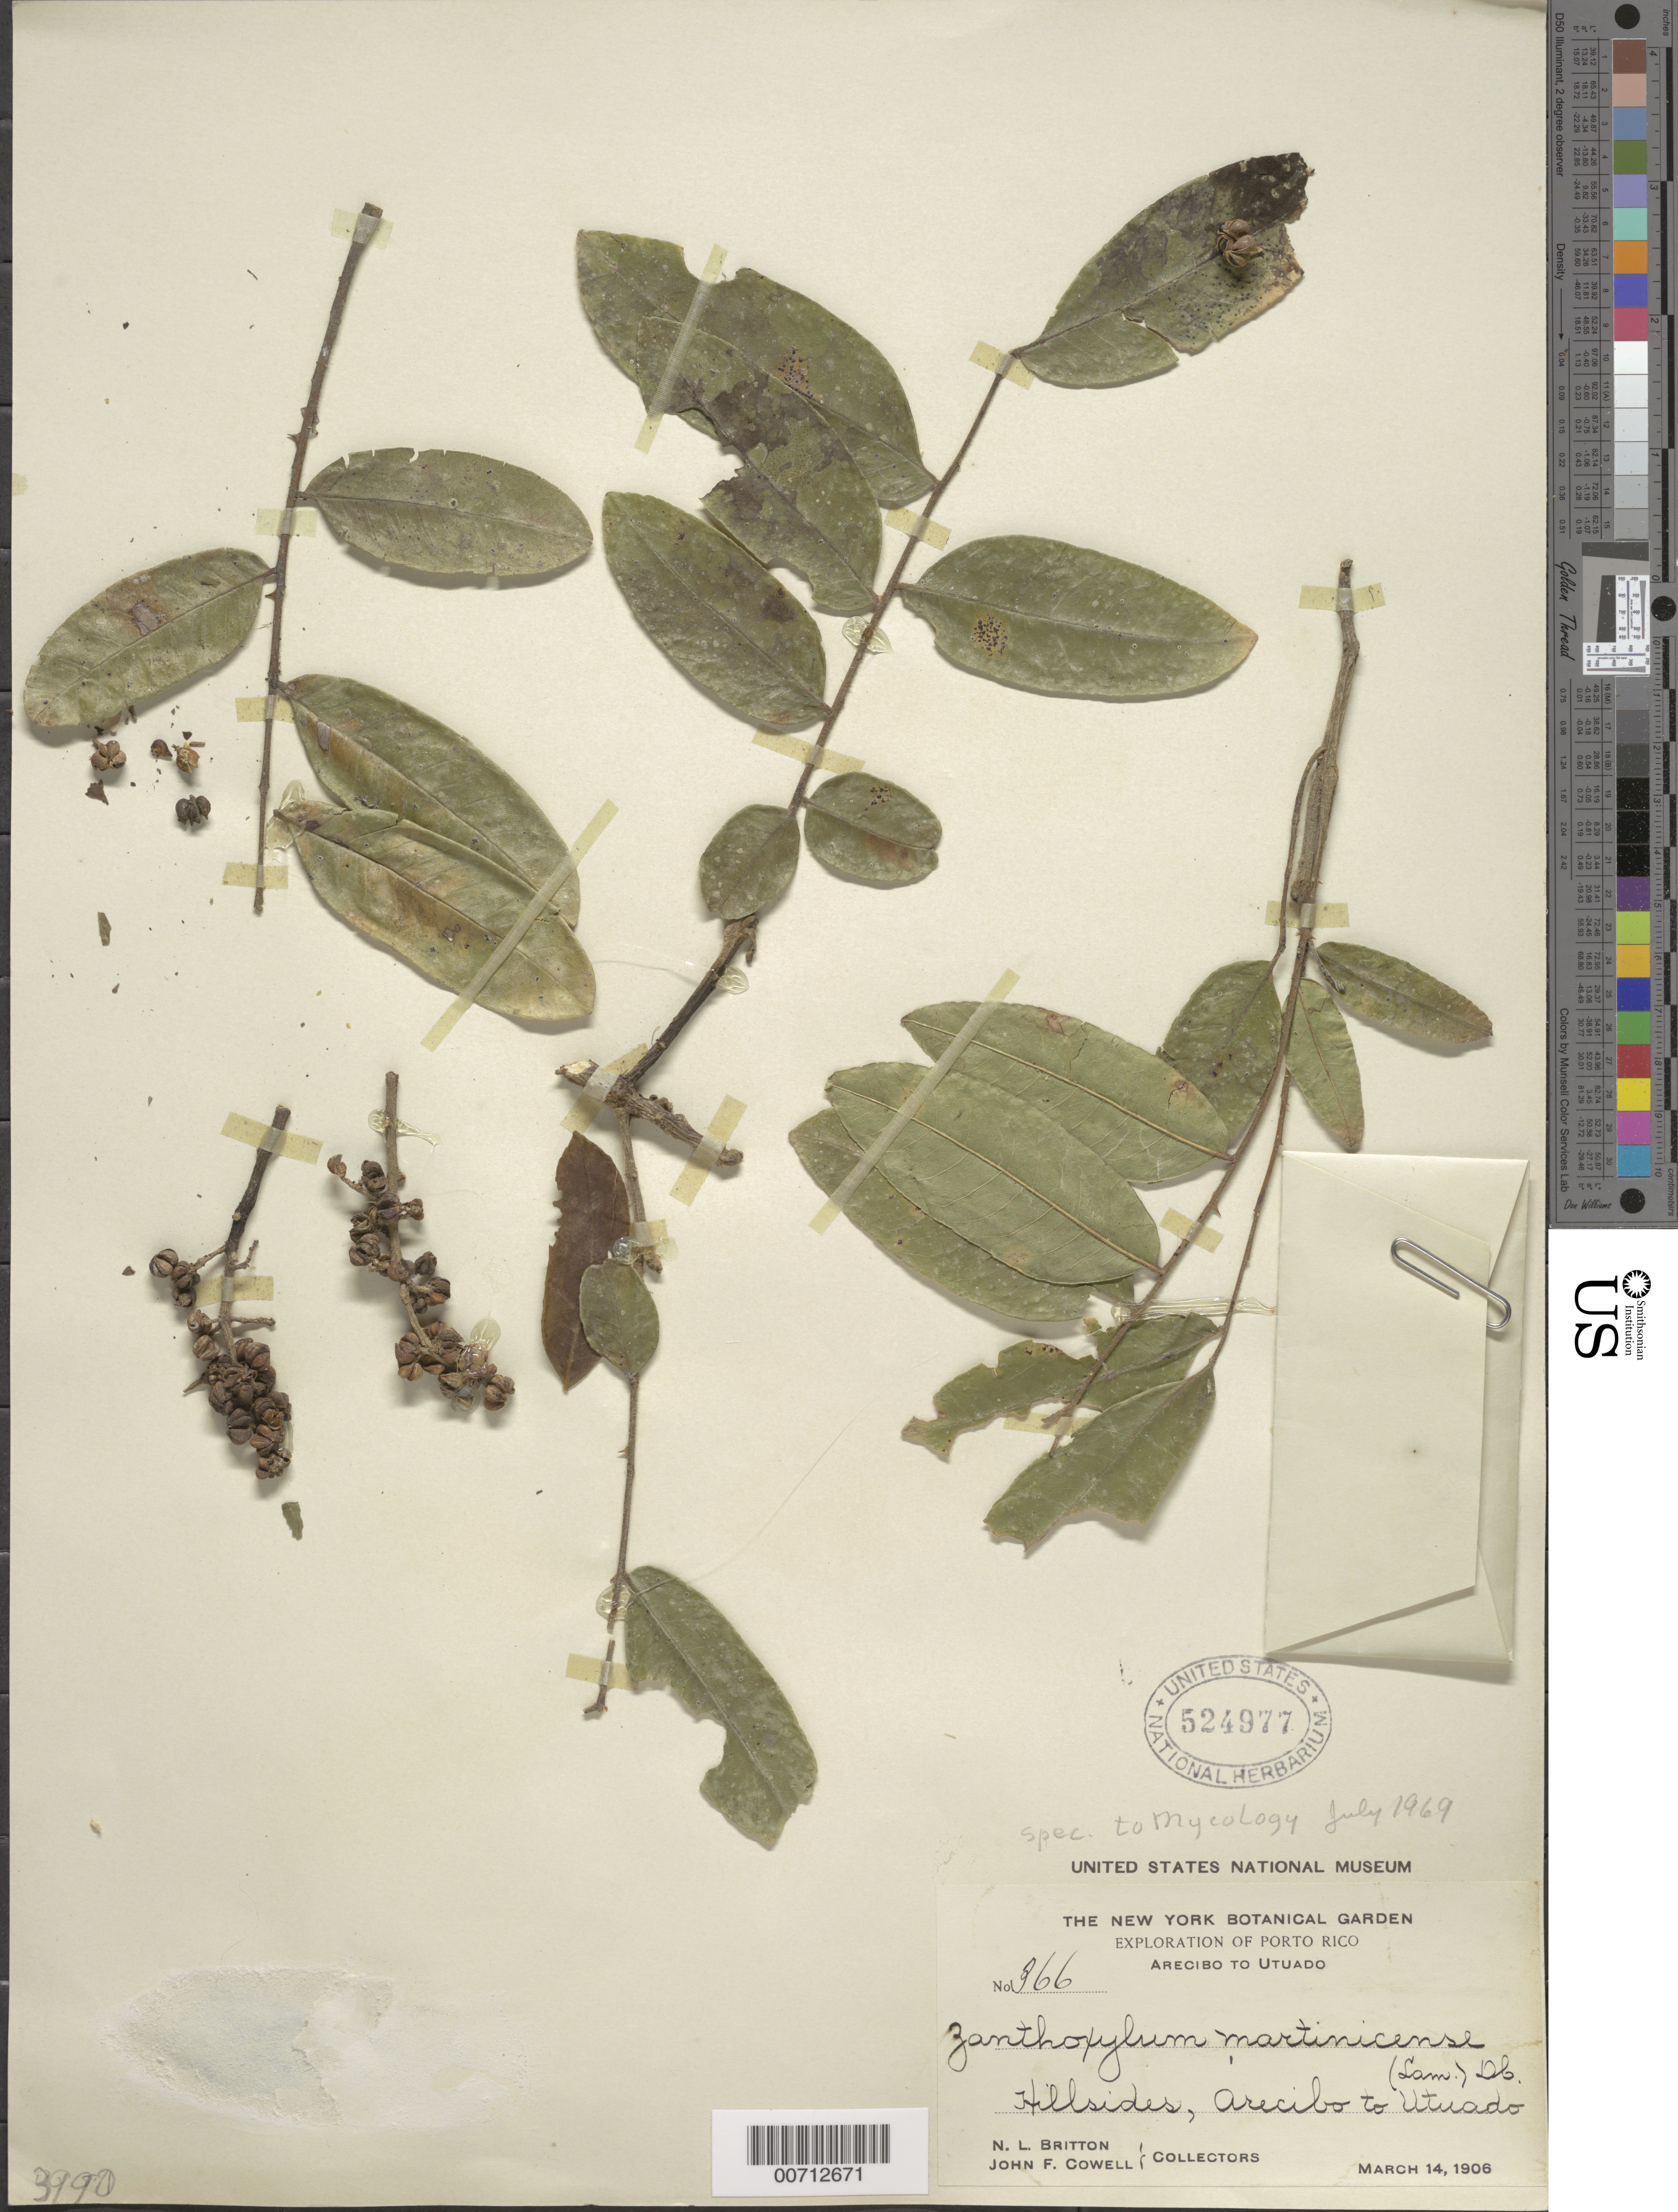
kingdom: Plantae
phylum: Tracheophyta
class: Magnoliopsida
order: Sapindales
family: Rutaceae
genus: Zanthoxylum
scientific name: Zanthoxylum martinicense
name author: (Lam.) DC.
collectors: N. Britton & J. F. Cowell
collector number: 366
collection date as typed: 14 Mar 1906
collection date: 1906-03-14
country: Puerto Rico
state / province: Arecibo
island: Greater Antilles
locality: Arecibo to Utuado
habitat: Hillsides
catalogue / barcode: US 524977